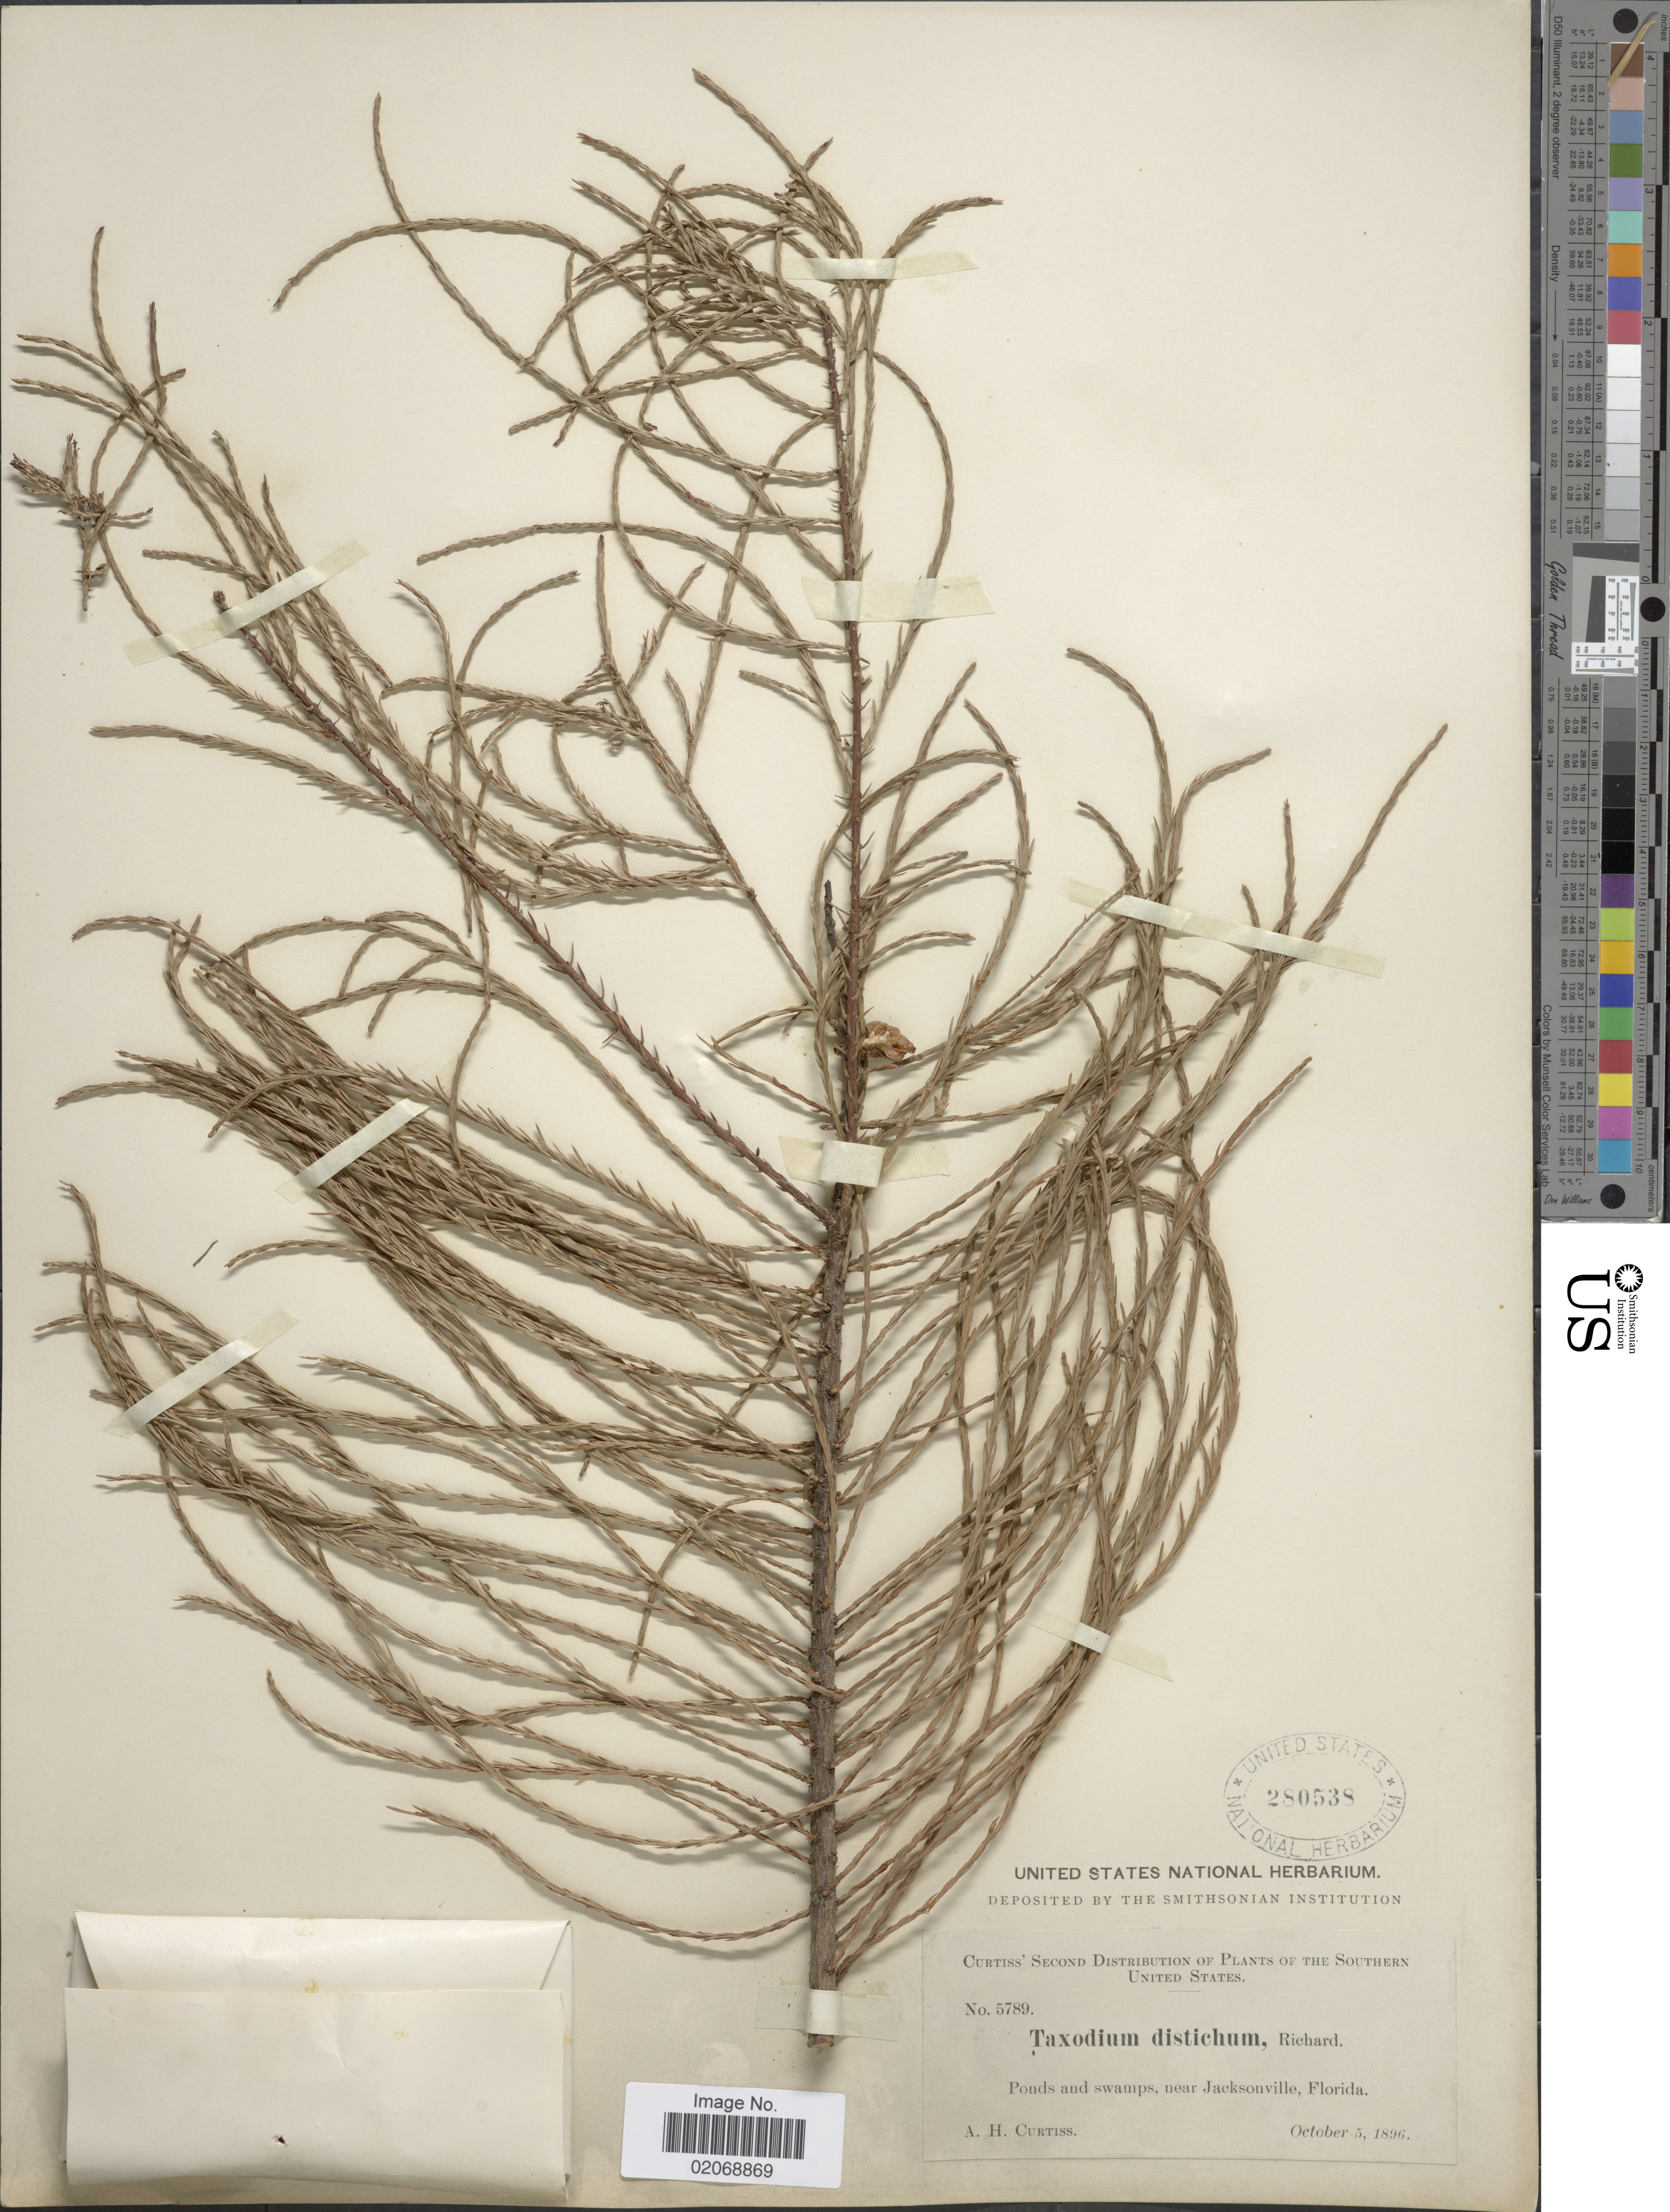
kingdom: Plantae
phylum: Tracheophyta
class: Pinopsida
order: Pinales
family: Cupressaceae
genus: Taxodium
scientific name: Taxodium ascendens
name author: Brongn.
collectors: A. H. Curtiss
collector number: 5789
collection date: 1896-10-05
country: United States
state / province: Florida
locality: Near Jacksonville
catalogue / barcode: US 280538